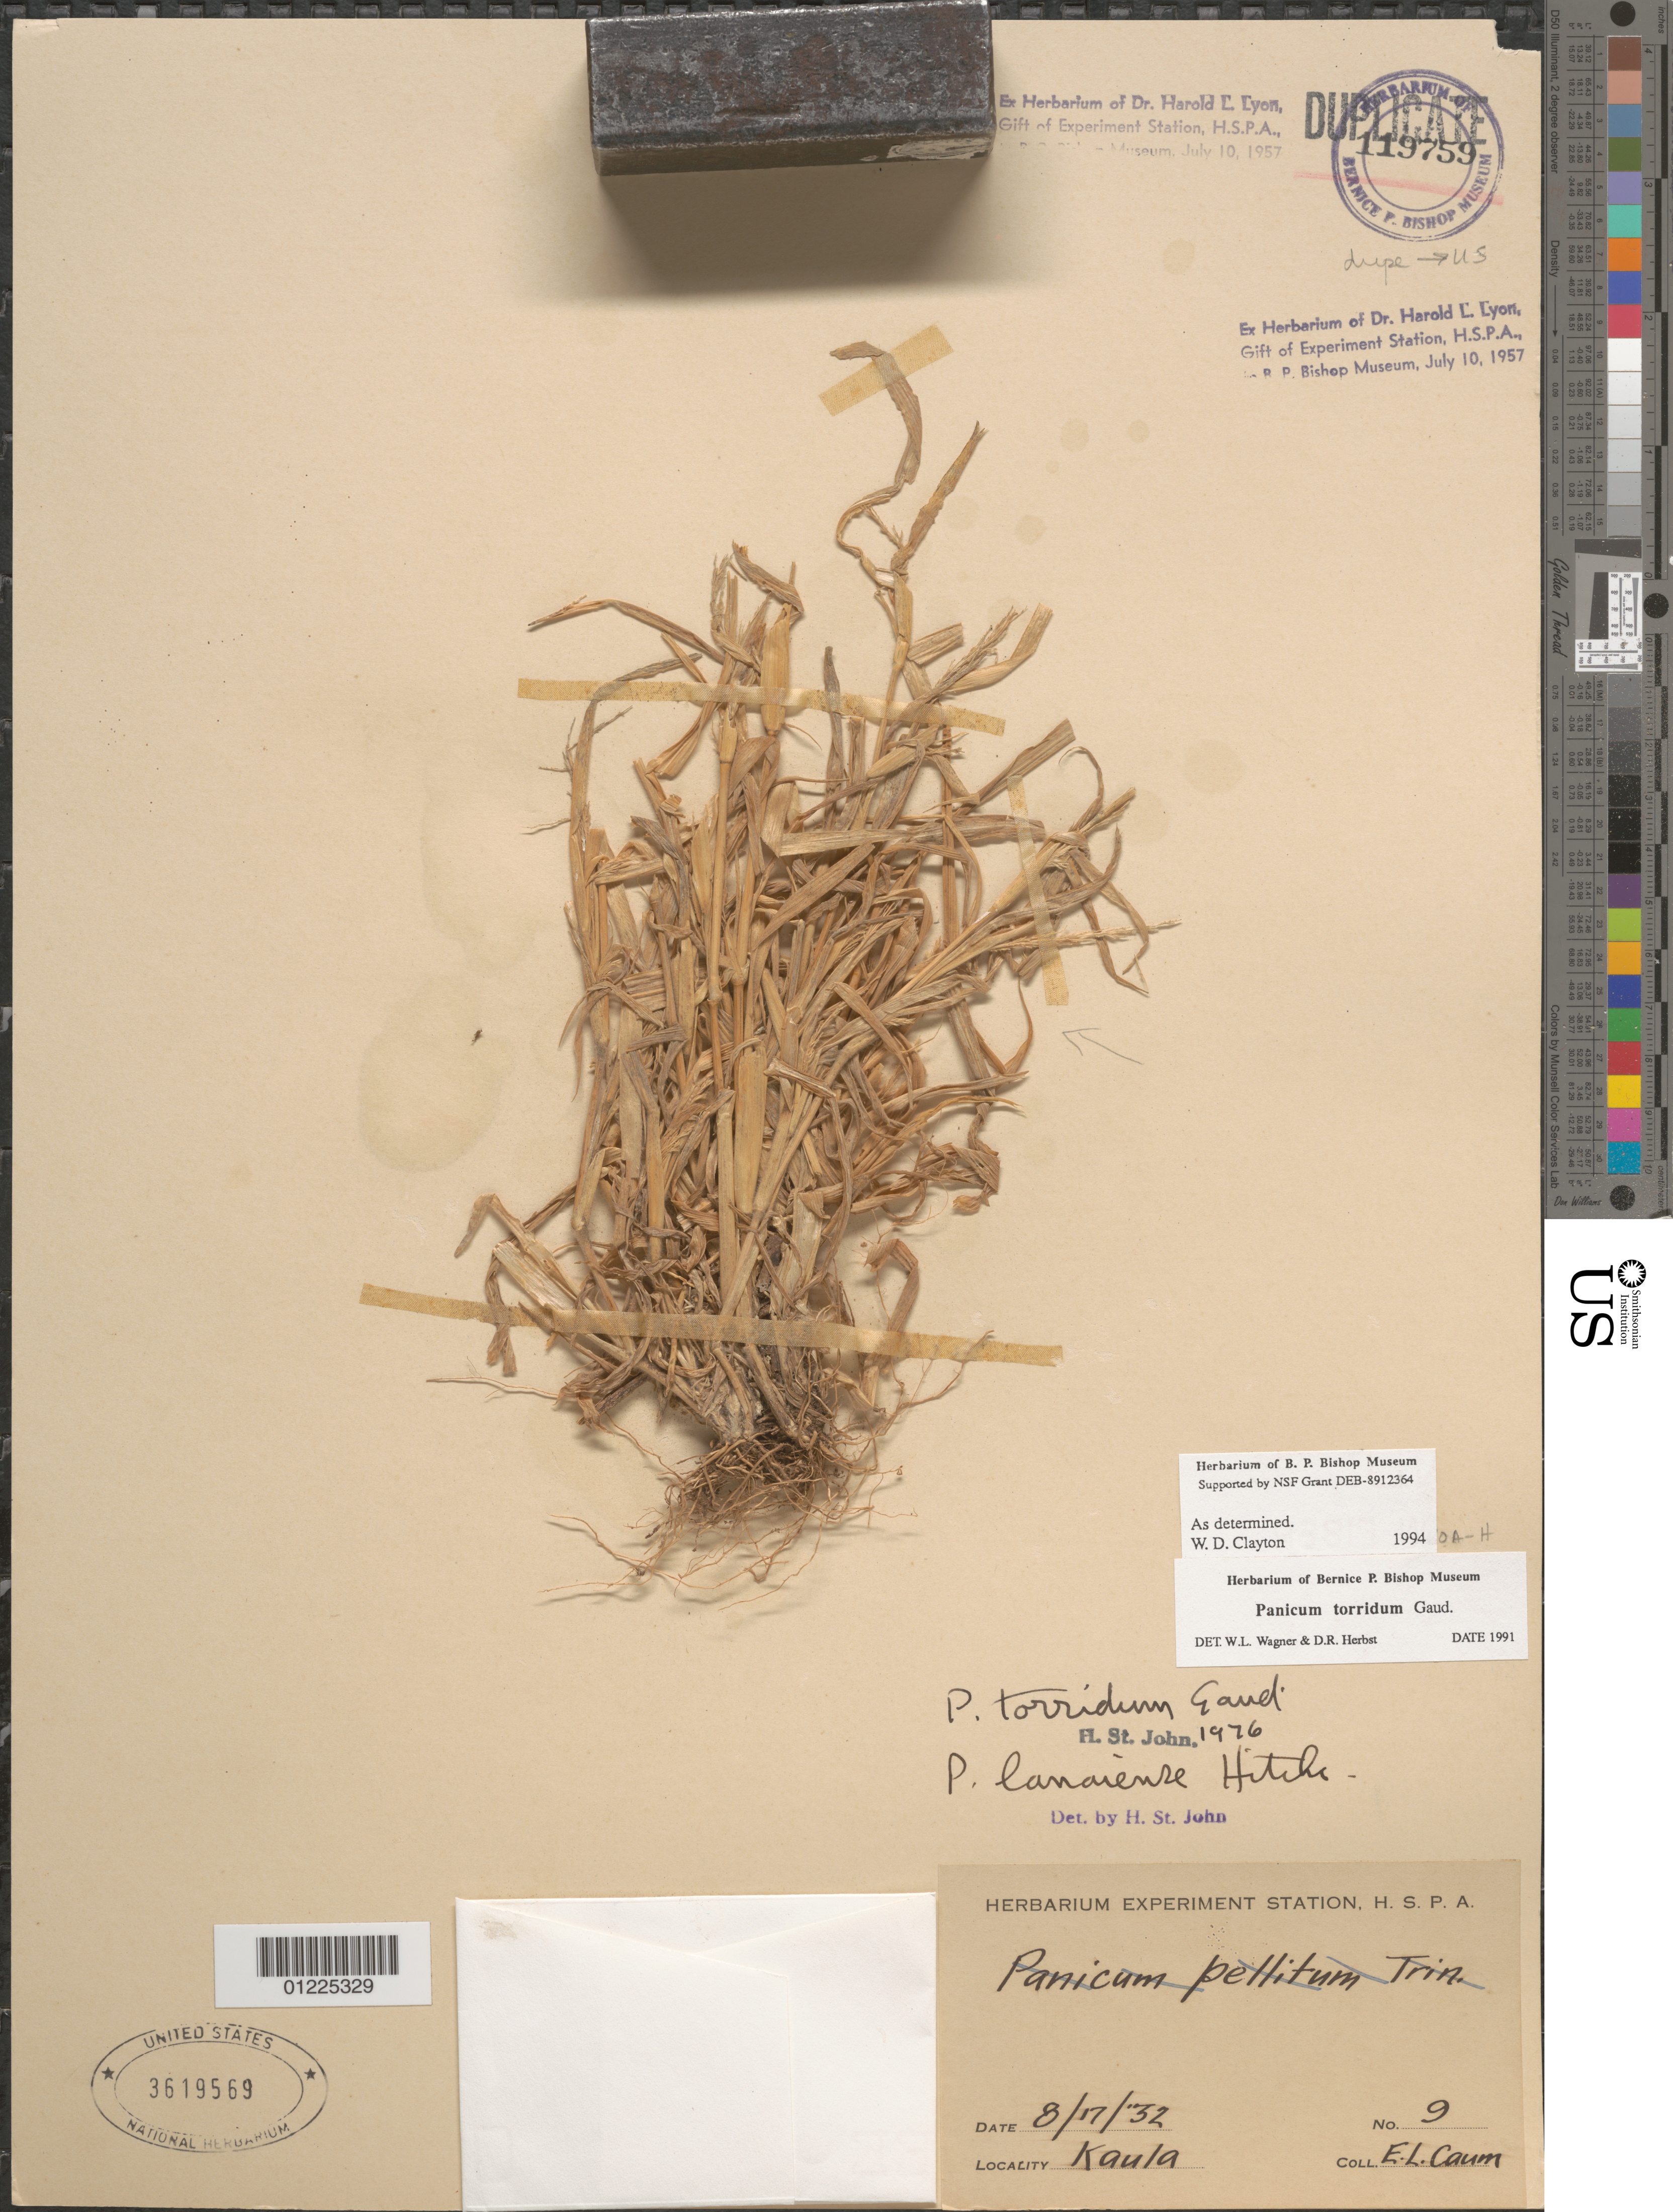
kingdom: Plantae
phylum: Tracheophyta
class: Liliopsida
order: Poales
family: Poaceae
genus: Panicum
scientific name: Panicum torridum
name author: Gaudich.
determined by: Wagner, W. L.; Herbst, D. R.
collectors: E. L. Caum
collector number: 9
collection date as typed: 17 Aug 1932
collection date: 1932-08-17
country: United States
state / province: Hawaii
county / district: Kauai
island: Ka'ula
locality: Kaula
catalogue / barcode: US 3619569